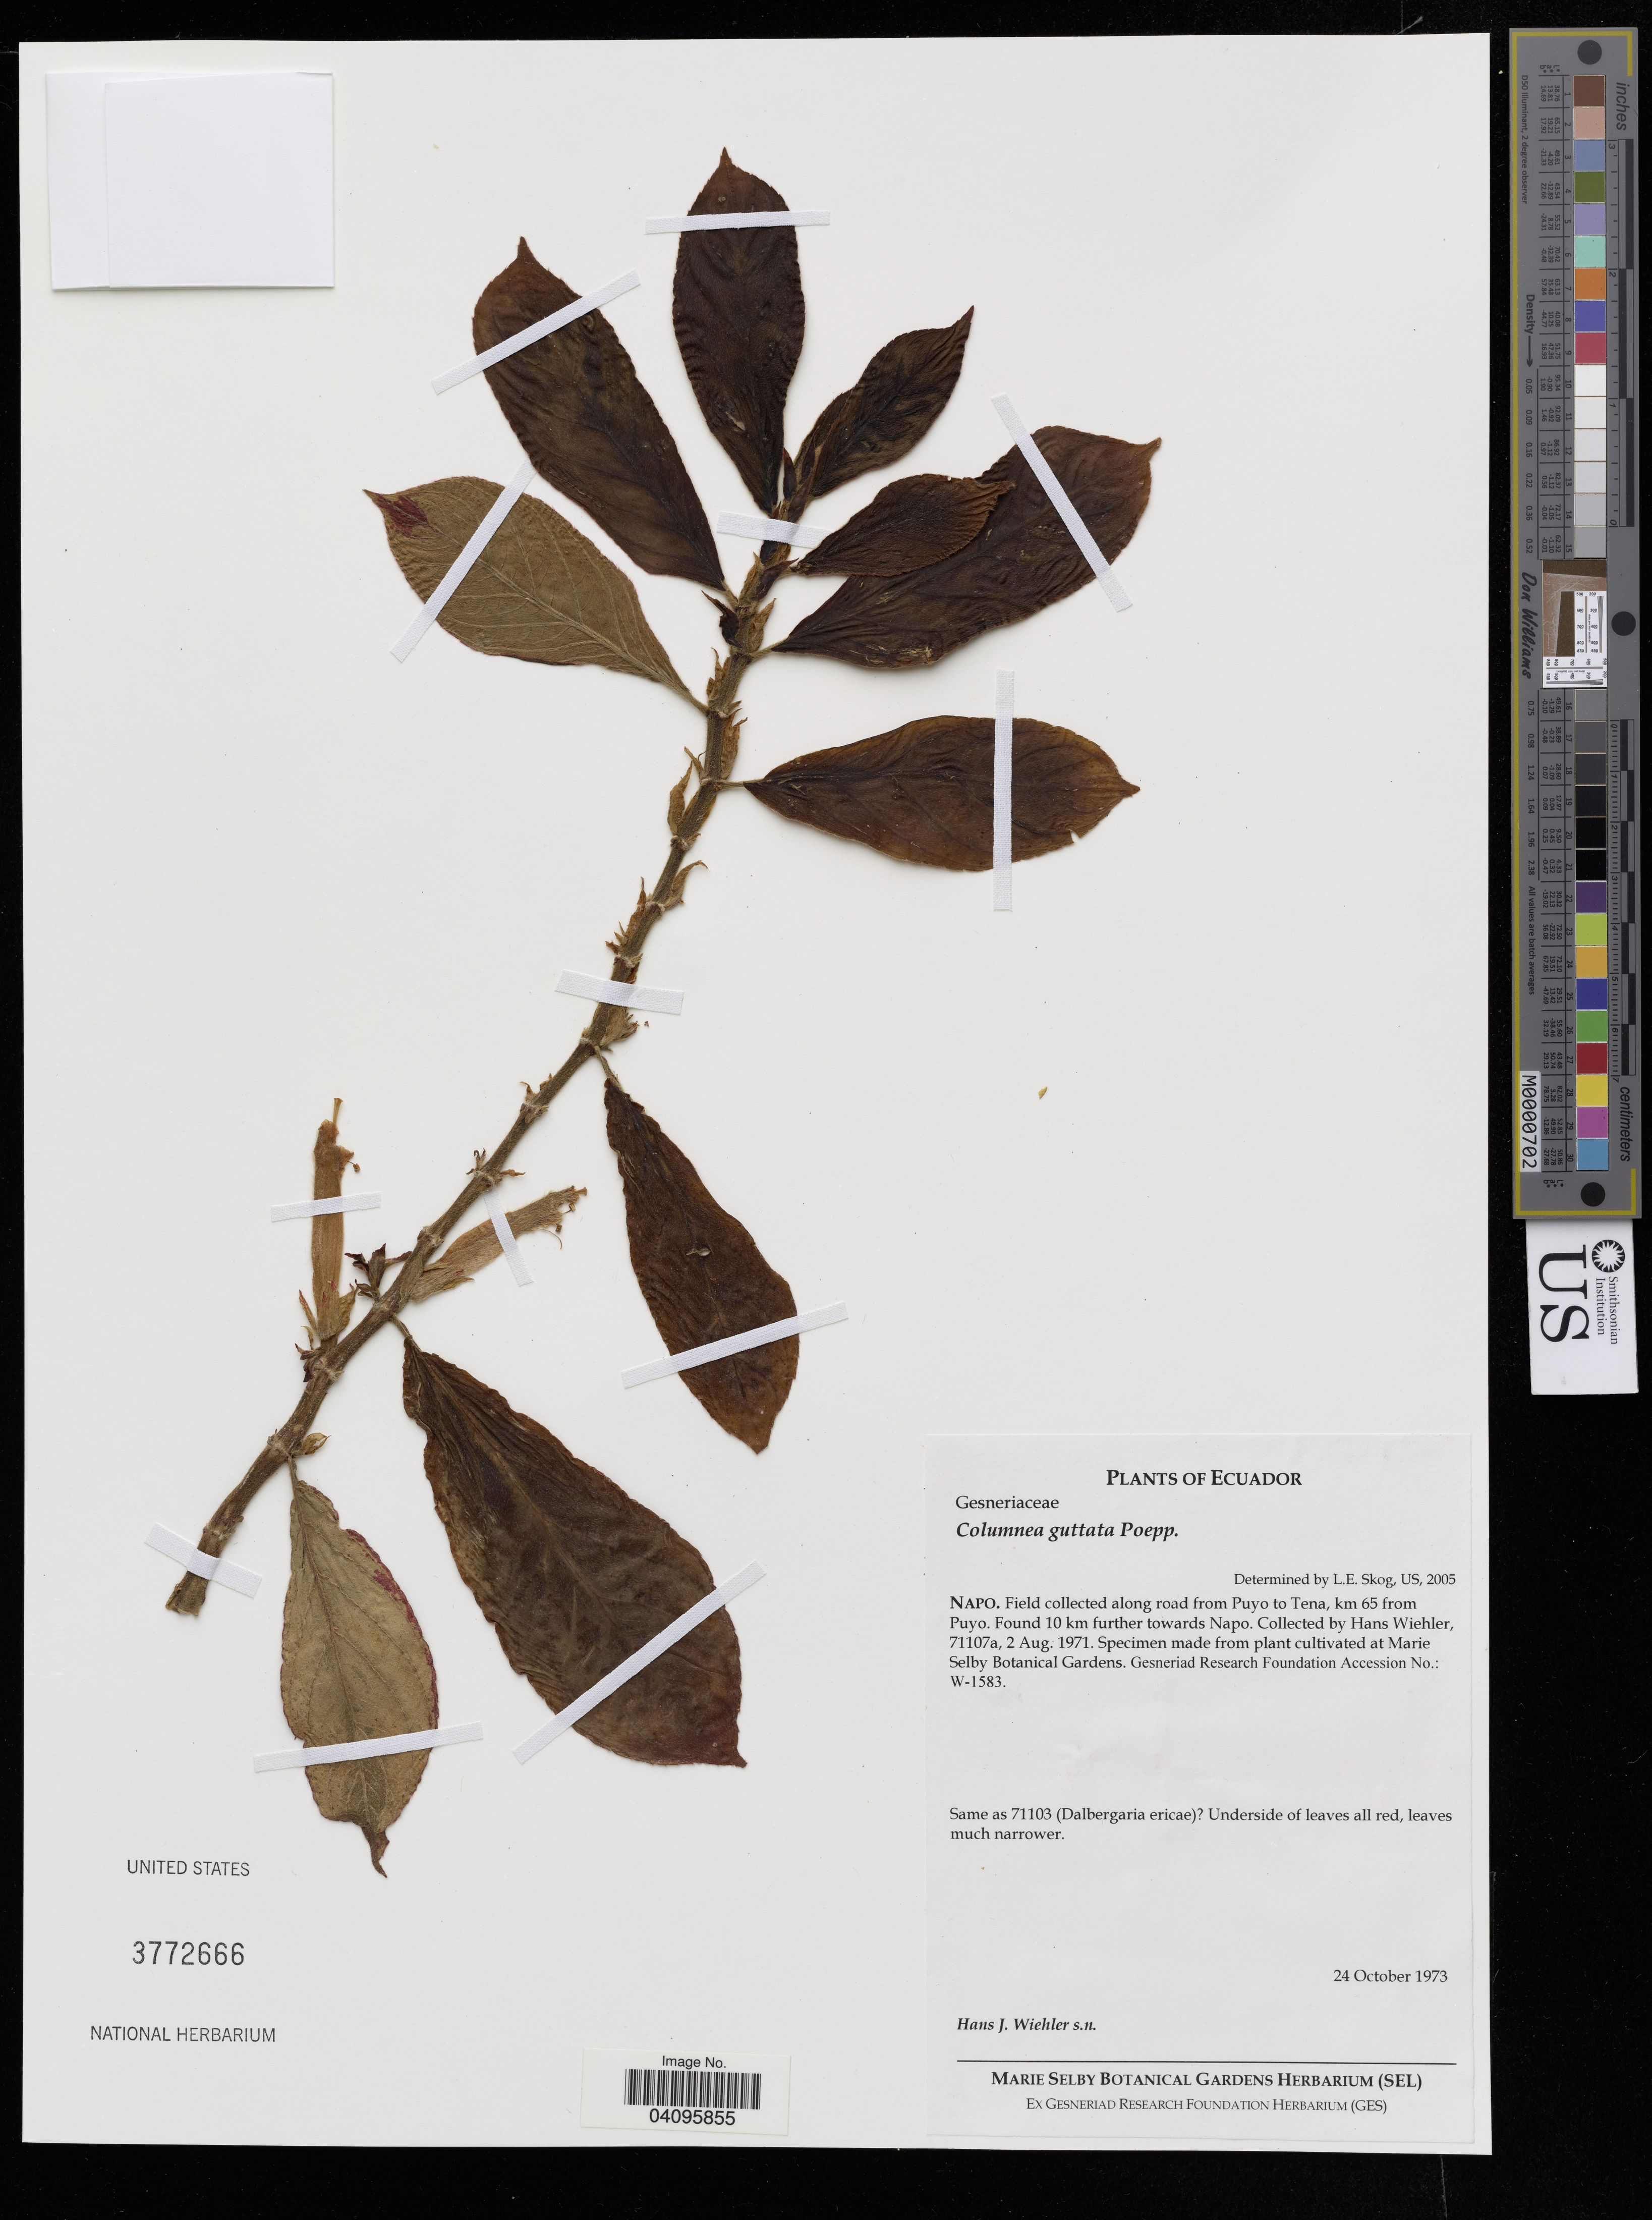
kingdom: Plantae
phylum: Tracheophyta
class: Magnoliopsida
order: Lamiales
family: Gesneriaceae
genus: Columnea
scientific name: Columnea guttata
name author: Poepp.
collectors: H. J. Wiehler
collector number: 71107a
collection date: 1971-08-02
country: Ecuador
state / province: Napo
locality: NAPO. Field collected along road from Puyo to Tena, km 65 from Puyo. Found 10 km further towards Napo. Collected by Hans Wiehler. Specimen made from plant cultivated at Marie Selby Botanical Gardens.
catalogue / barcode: US 3772666